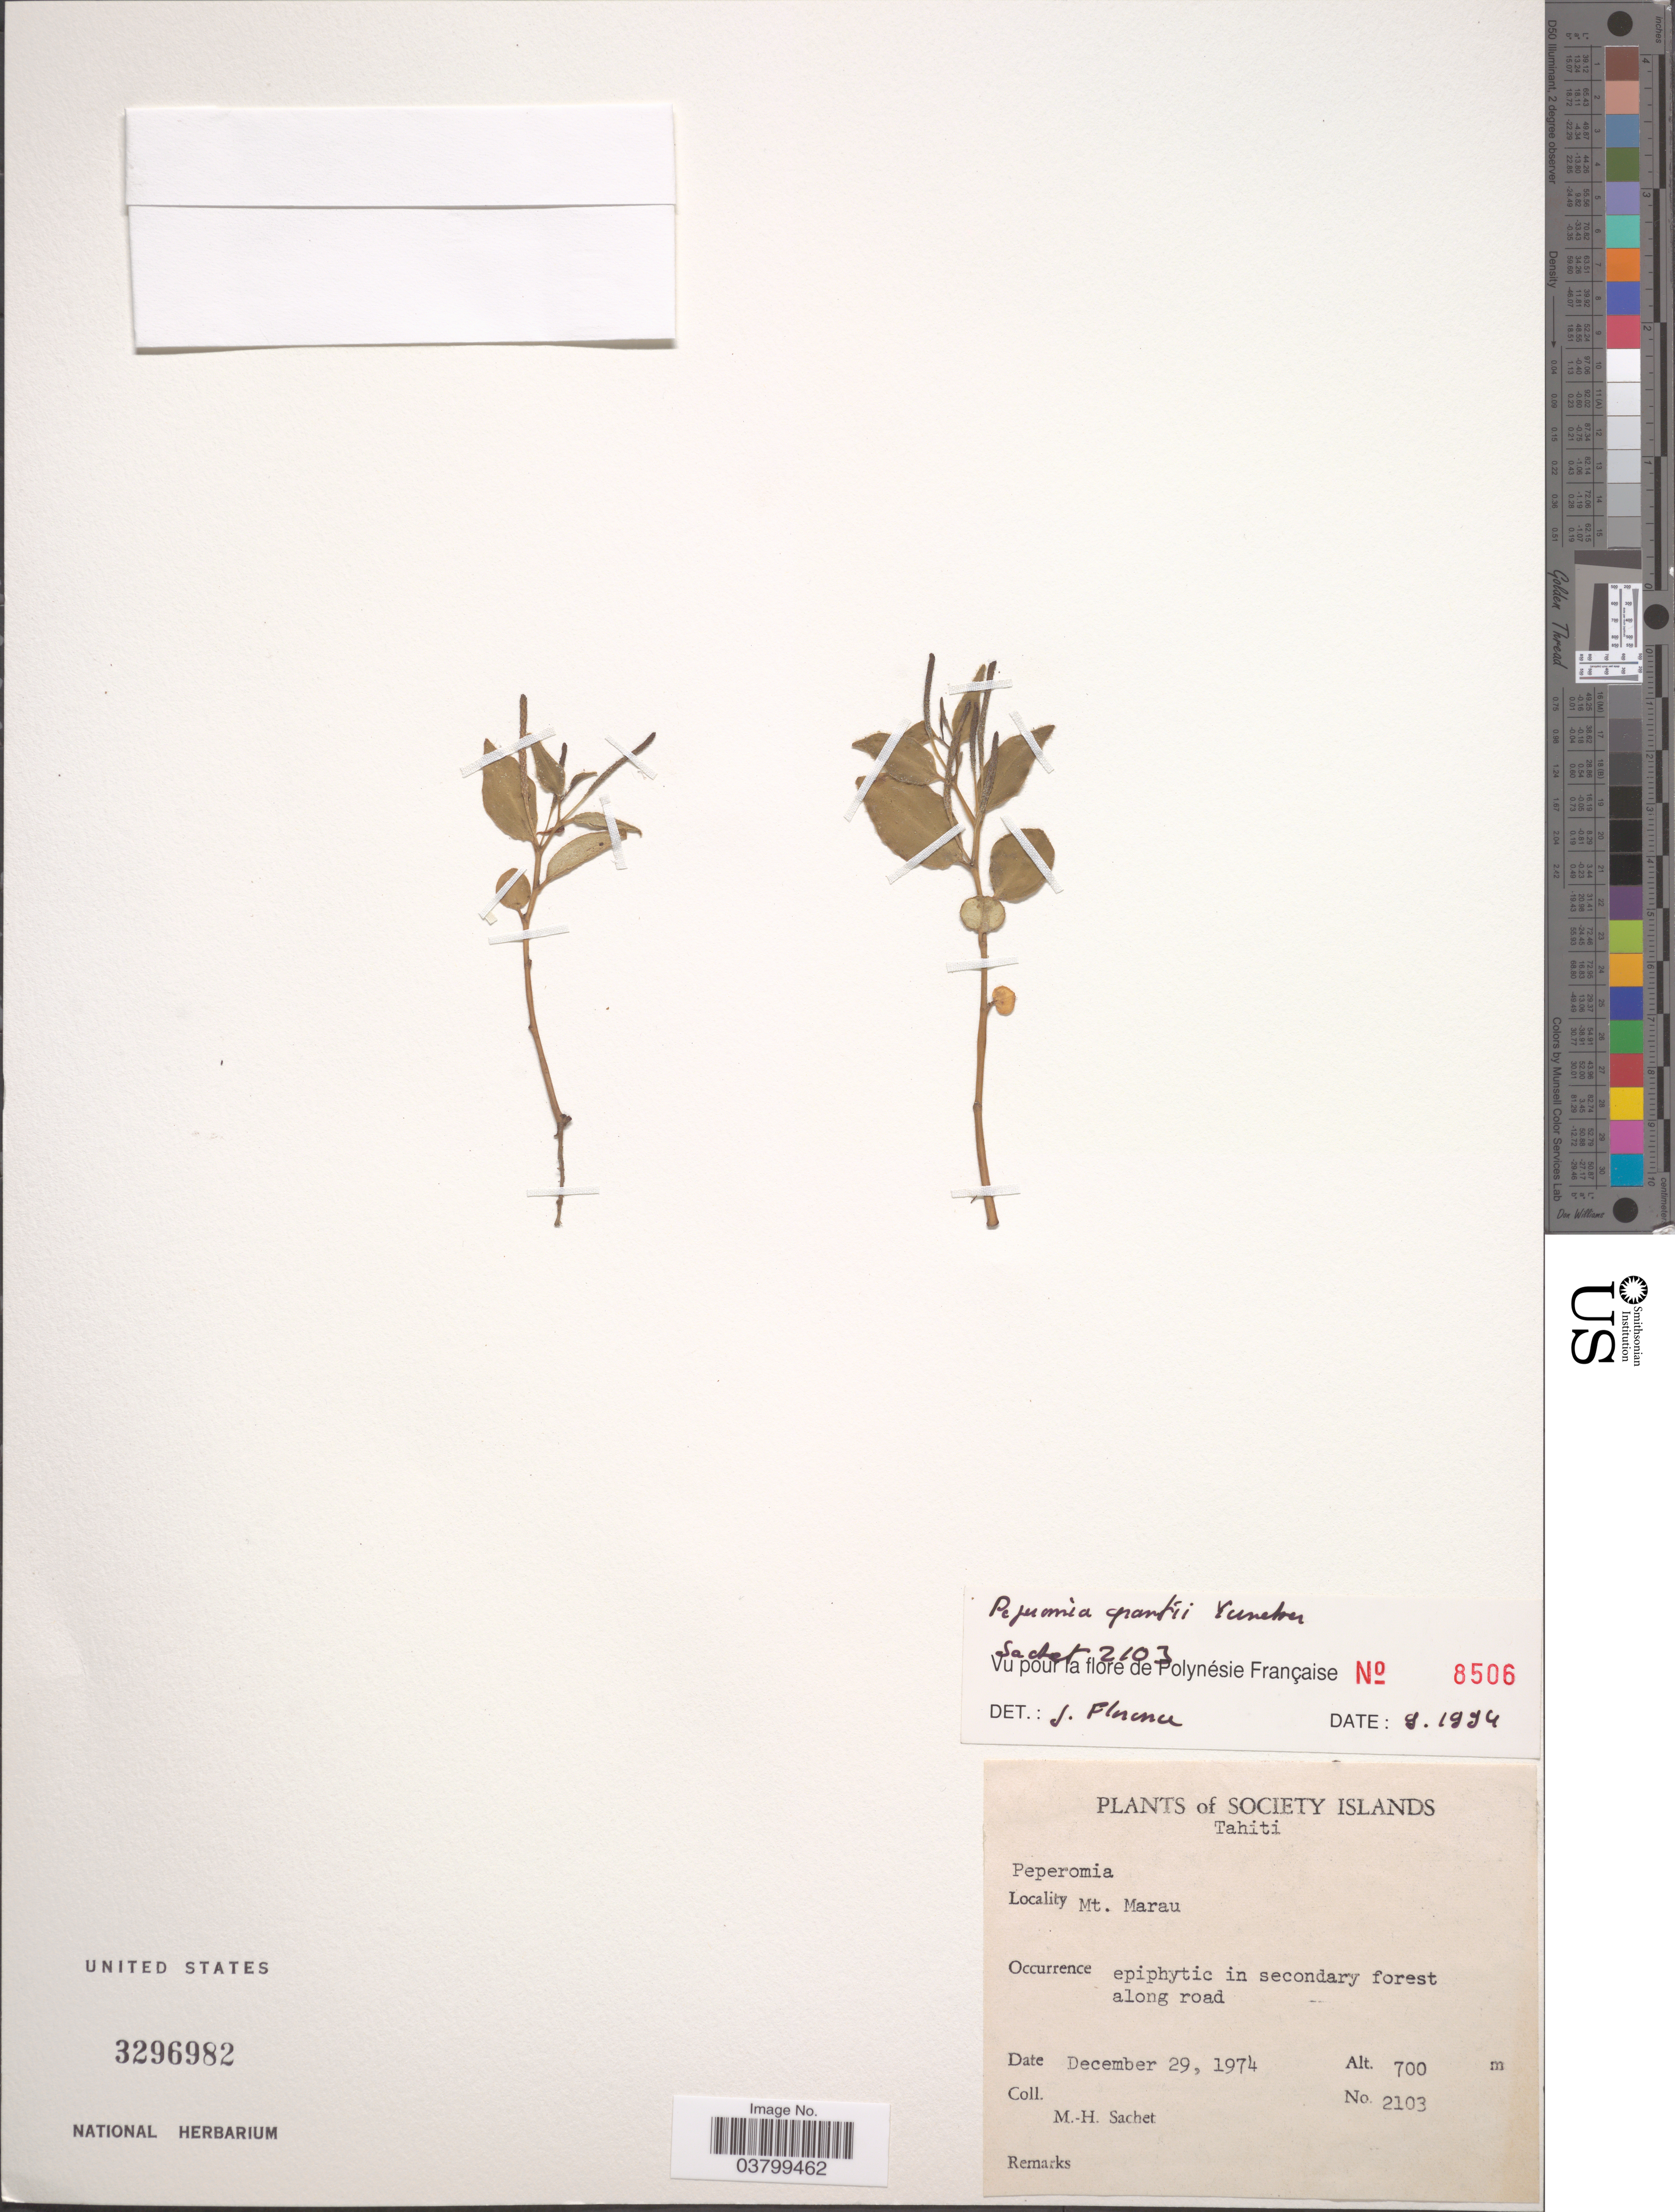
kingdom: Plantae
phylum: Tracheophyta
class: Magnoliopsida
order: Piperales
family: Piperaceae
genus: Peperomia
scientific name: Peperomia grantii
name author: Yunck.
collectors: M.-H. Sachet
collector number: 2103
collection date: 1974-12-29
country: French Polynesia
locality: Society Islands. Tahiti. Mt. Marau.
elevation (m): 700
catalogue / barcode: US 3296982